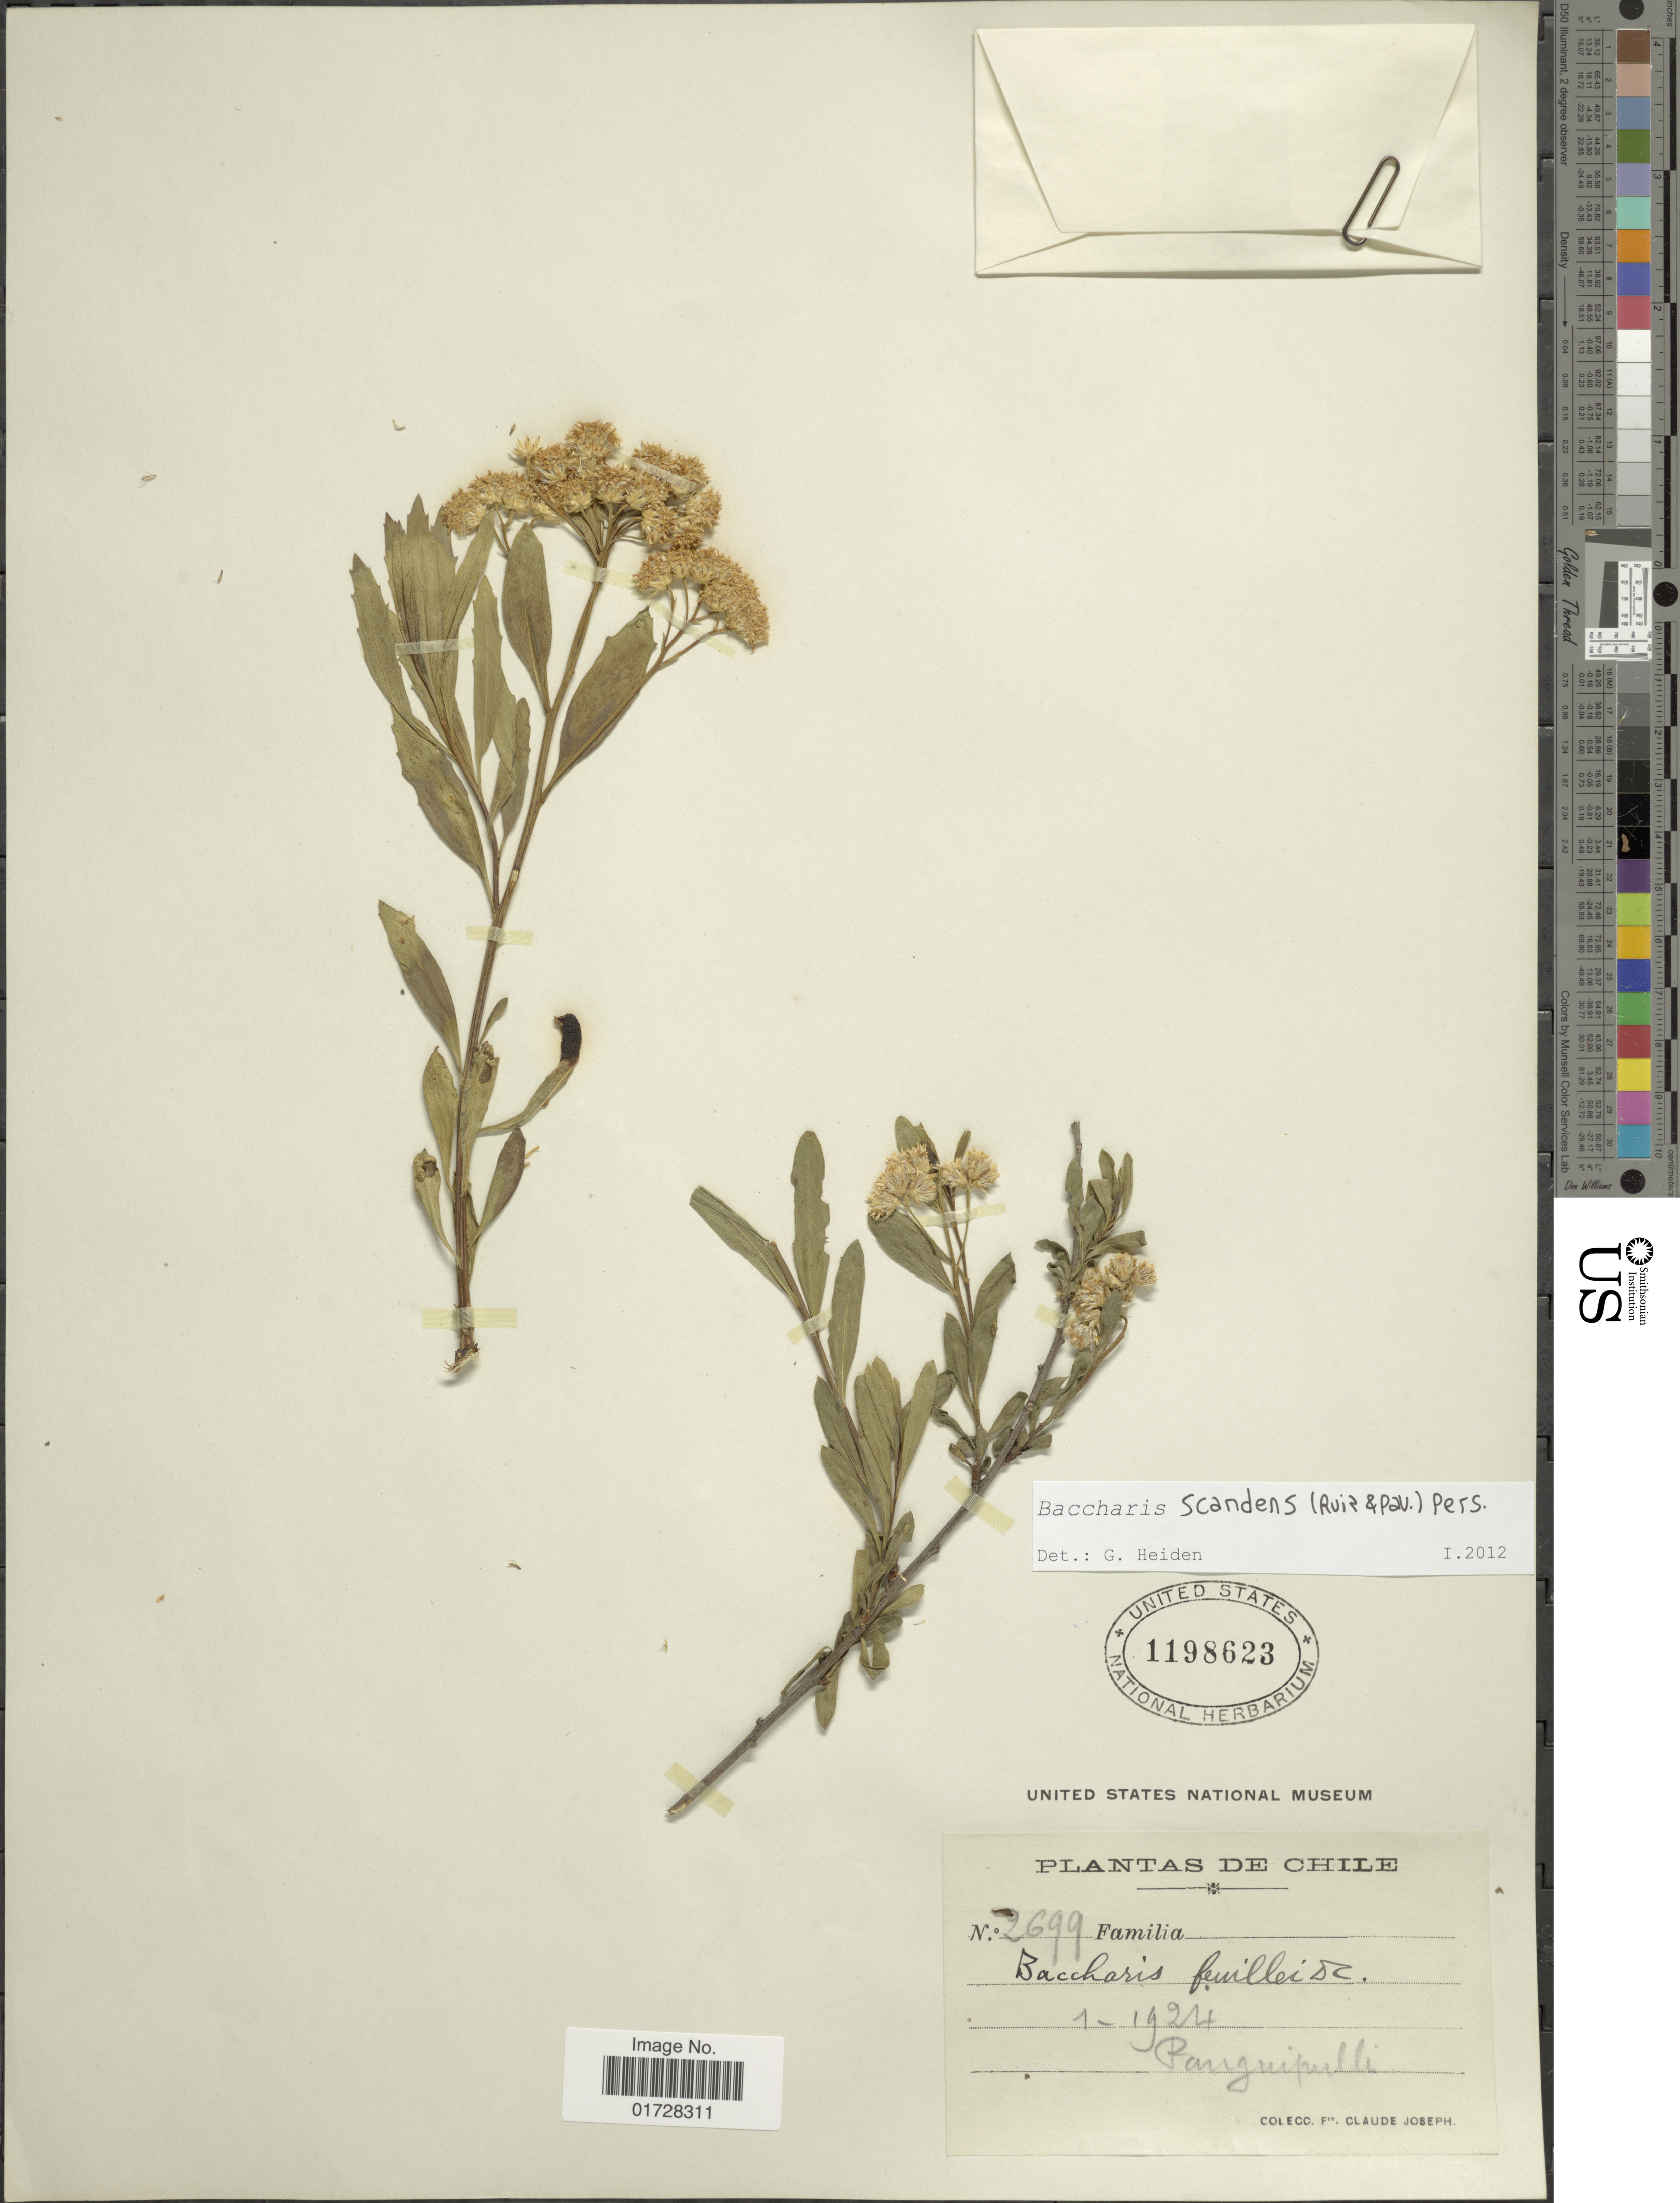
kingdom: Plantae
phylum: Tracheophyta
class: Magnoliopsida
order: Asterales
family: Asteraceae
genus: Baccharis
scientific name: Baccharis scandens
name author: (Ruiz & Pav.) Pers.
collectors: Bro. Claude-Joseph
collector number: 2699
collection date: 1924-01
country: Chile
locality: Panguipulli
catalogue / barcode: US 1198623